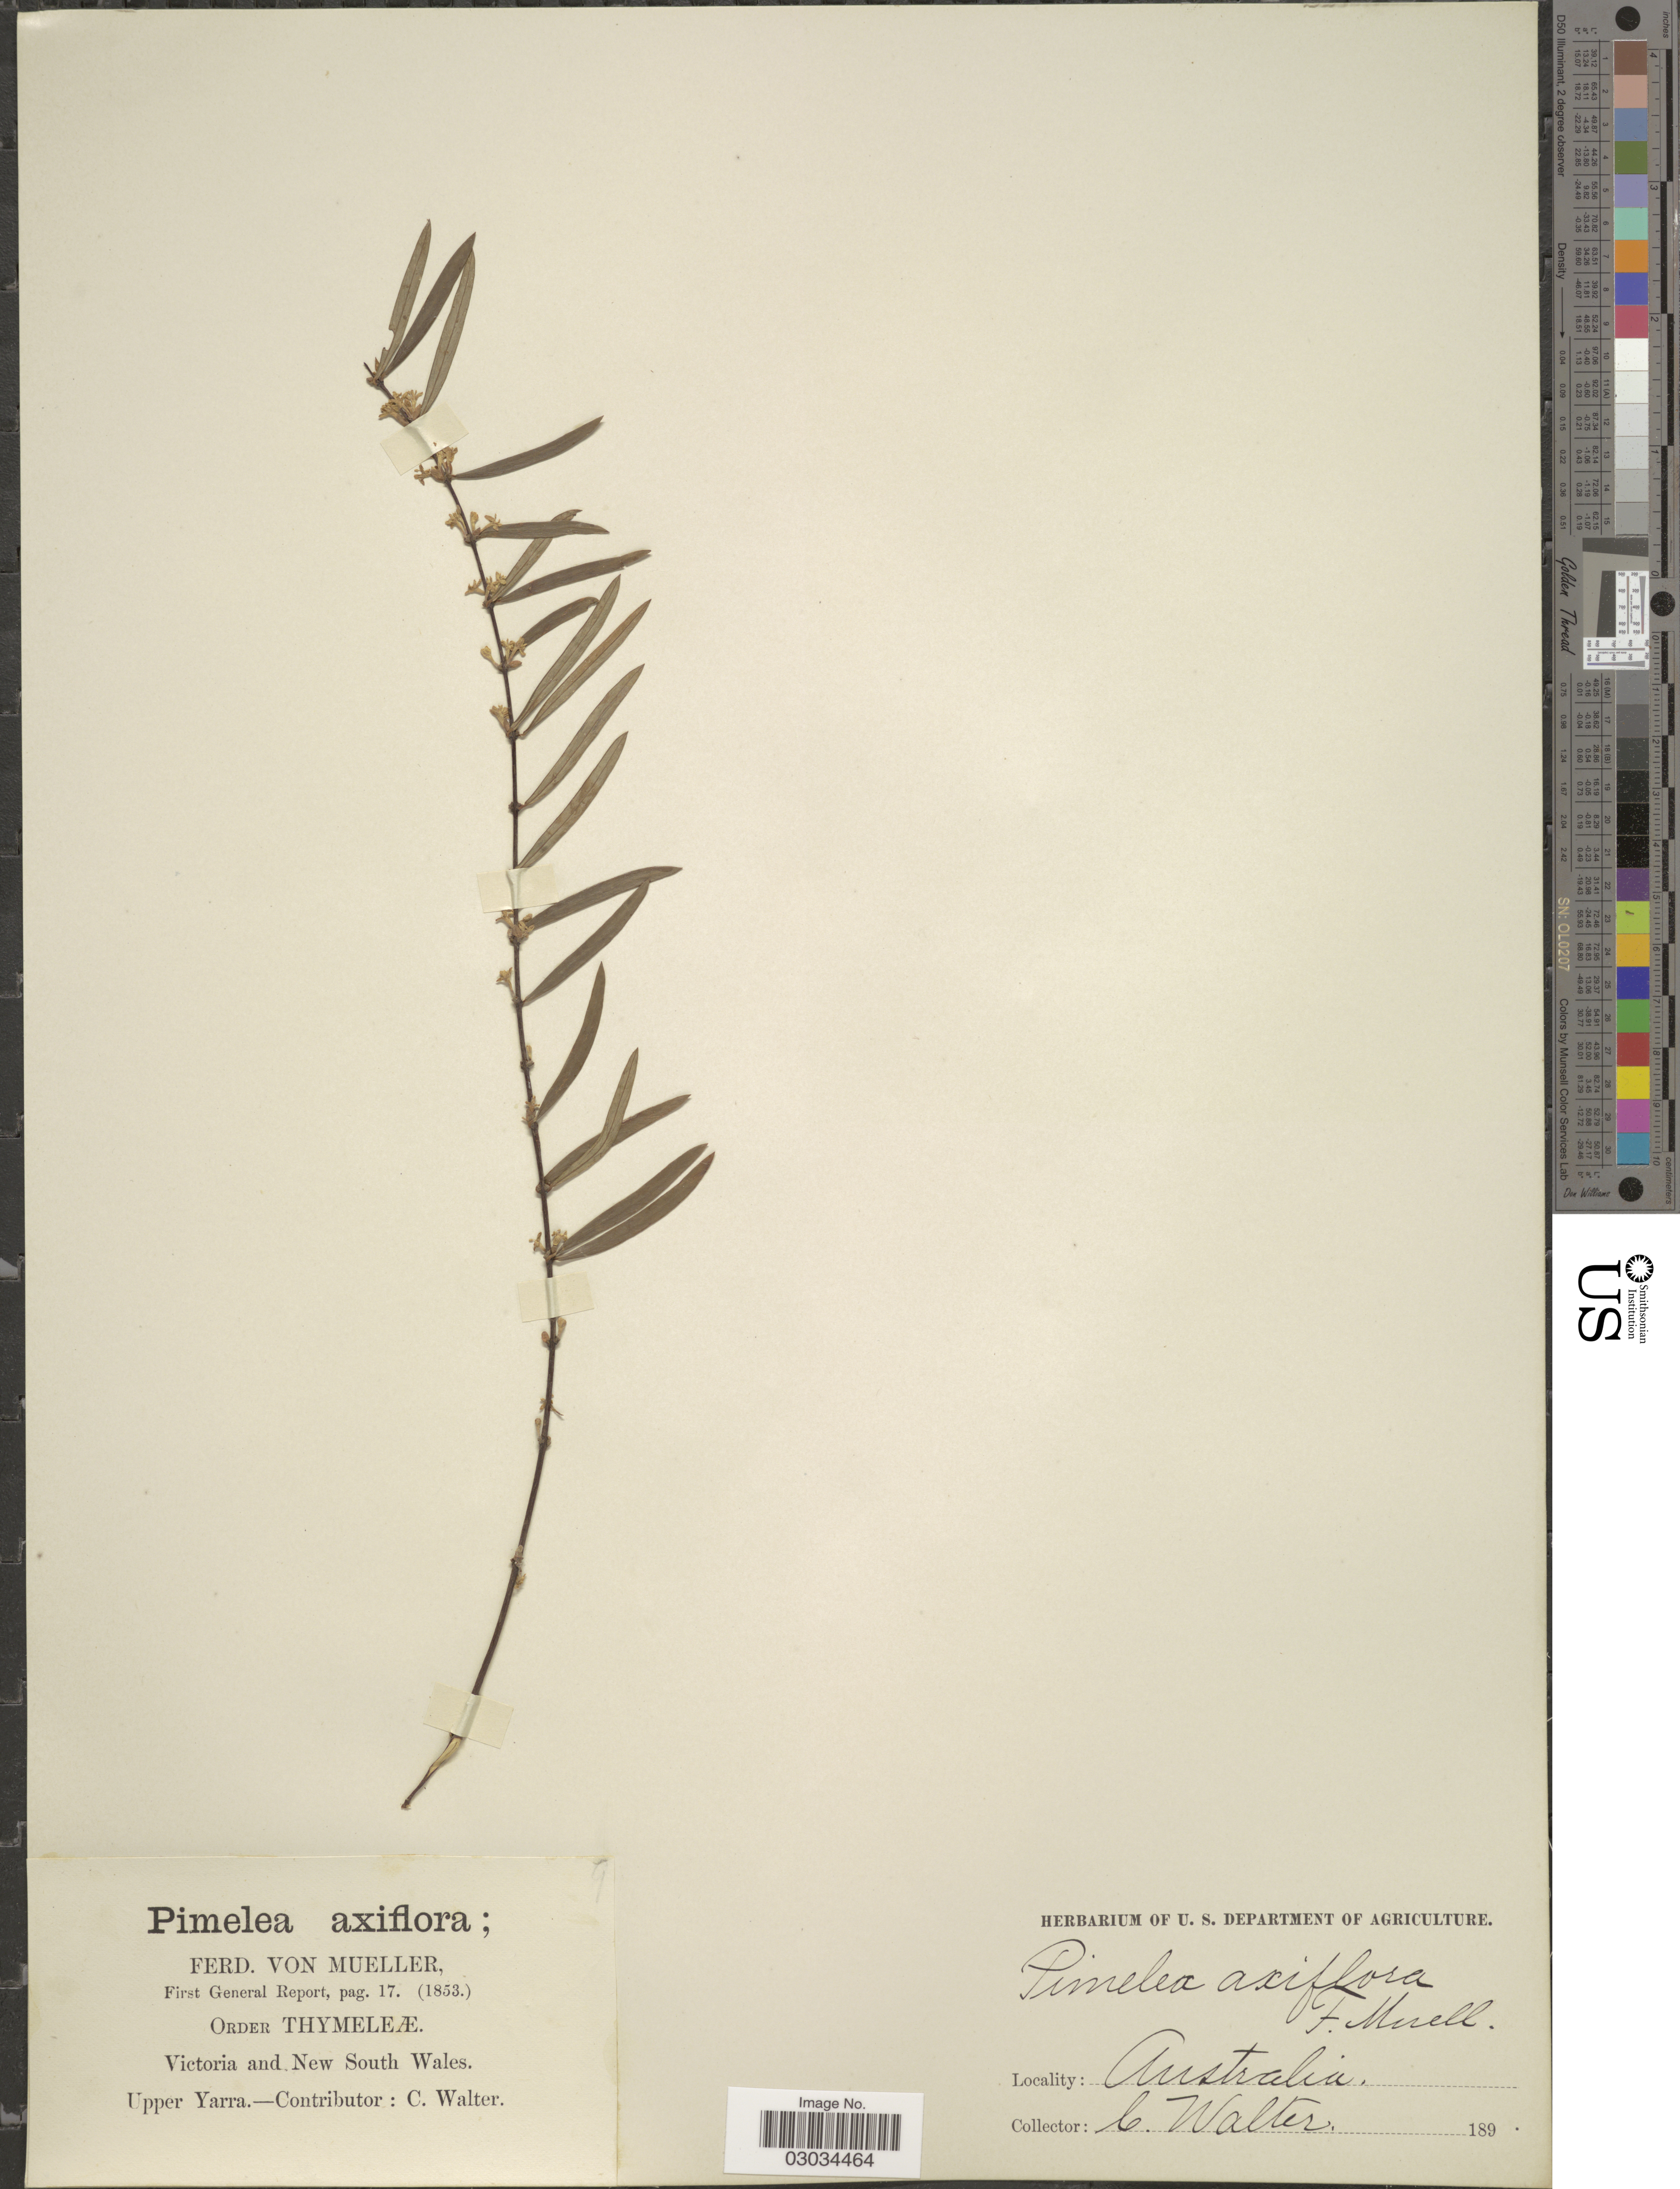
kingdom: Plantae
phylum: Tracheophyta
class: Magnoliopsida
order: Malvales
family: Thymelaeaceae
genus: Pimelea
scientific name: Pimelea axiflora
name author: F. Muell. ex Meisn.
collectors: C. Walter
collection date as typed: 189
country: Australia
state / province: New South Wales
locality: Victoria and New South Wales. Upper Yarra.